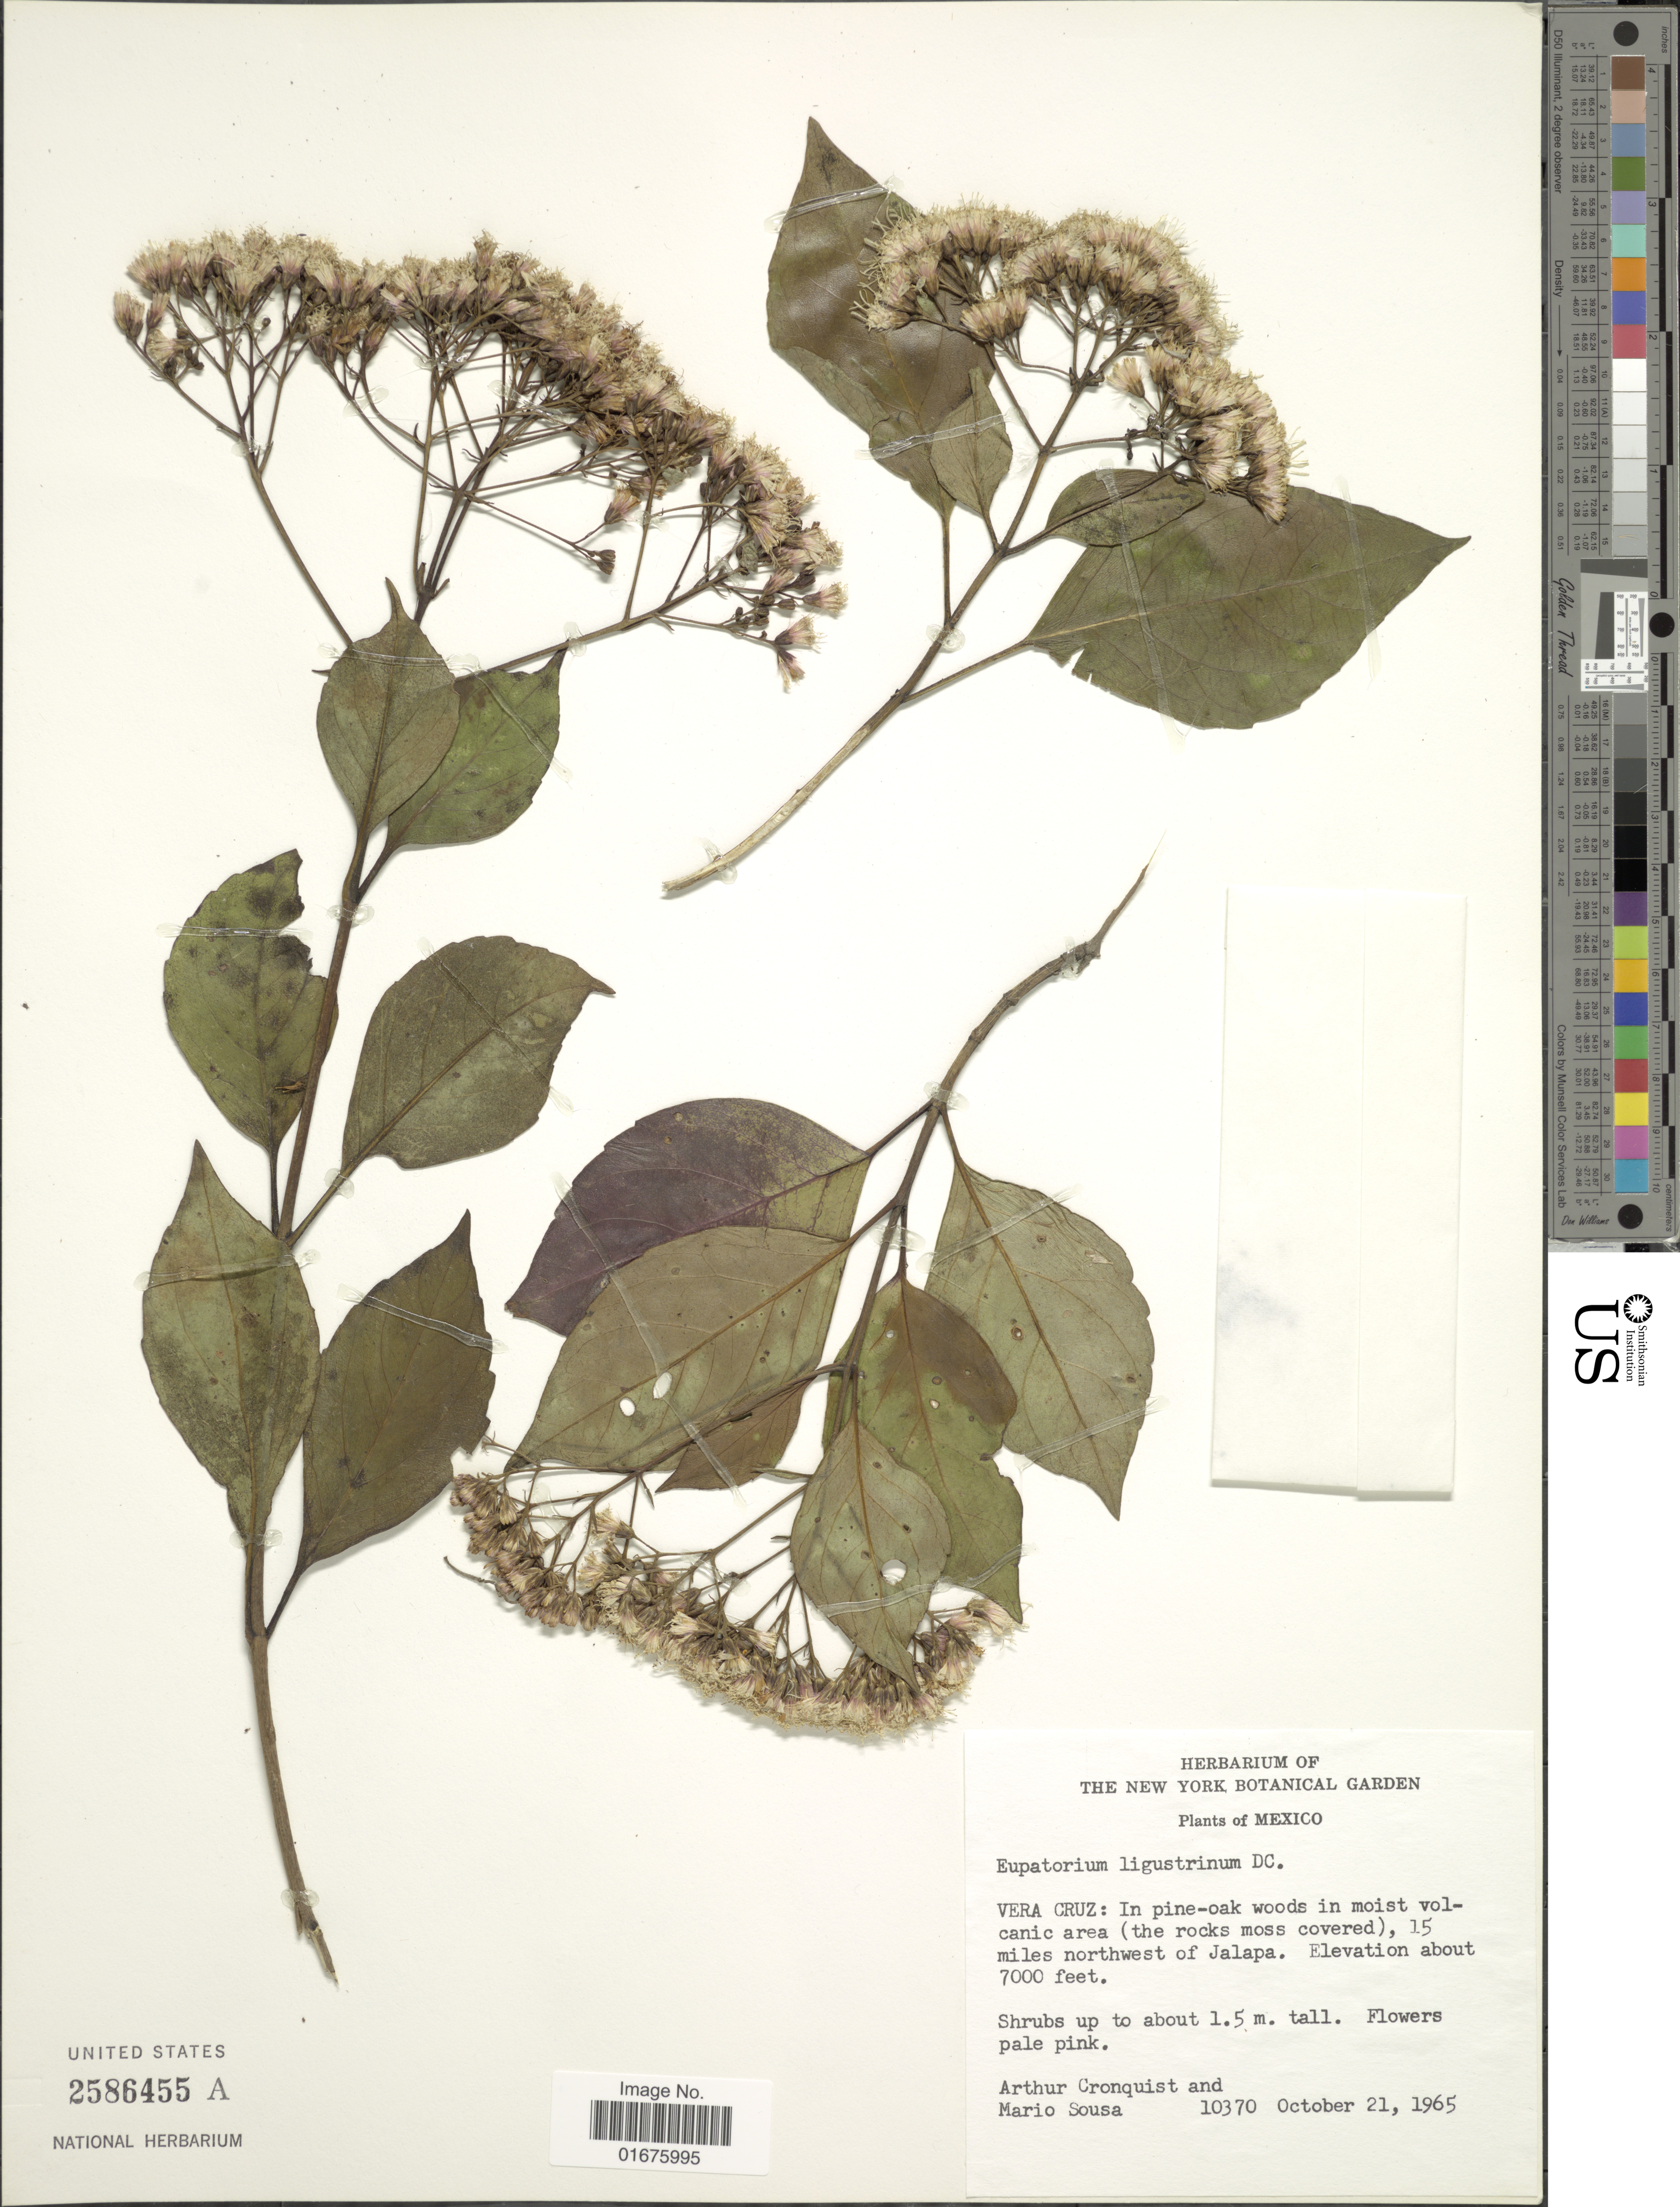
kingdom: Plantae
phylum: Tracheophyta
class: Magnoliopsida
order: Asterales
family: Asteraceae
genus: Ageratina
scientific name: Ageratina ligustrina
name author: (DC.) R.M. King & H. Rob.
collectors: A. J. Cronquist & M. Sousa S.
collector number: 10370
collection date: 1965-10-21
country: Mexico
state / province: Veracruz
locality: In pine-oak woods in moist volcanic area (the rocks moss covered), 15 miles northwest of Jalapa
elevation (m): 2134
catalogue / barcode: US 2586455A